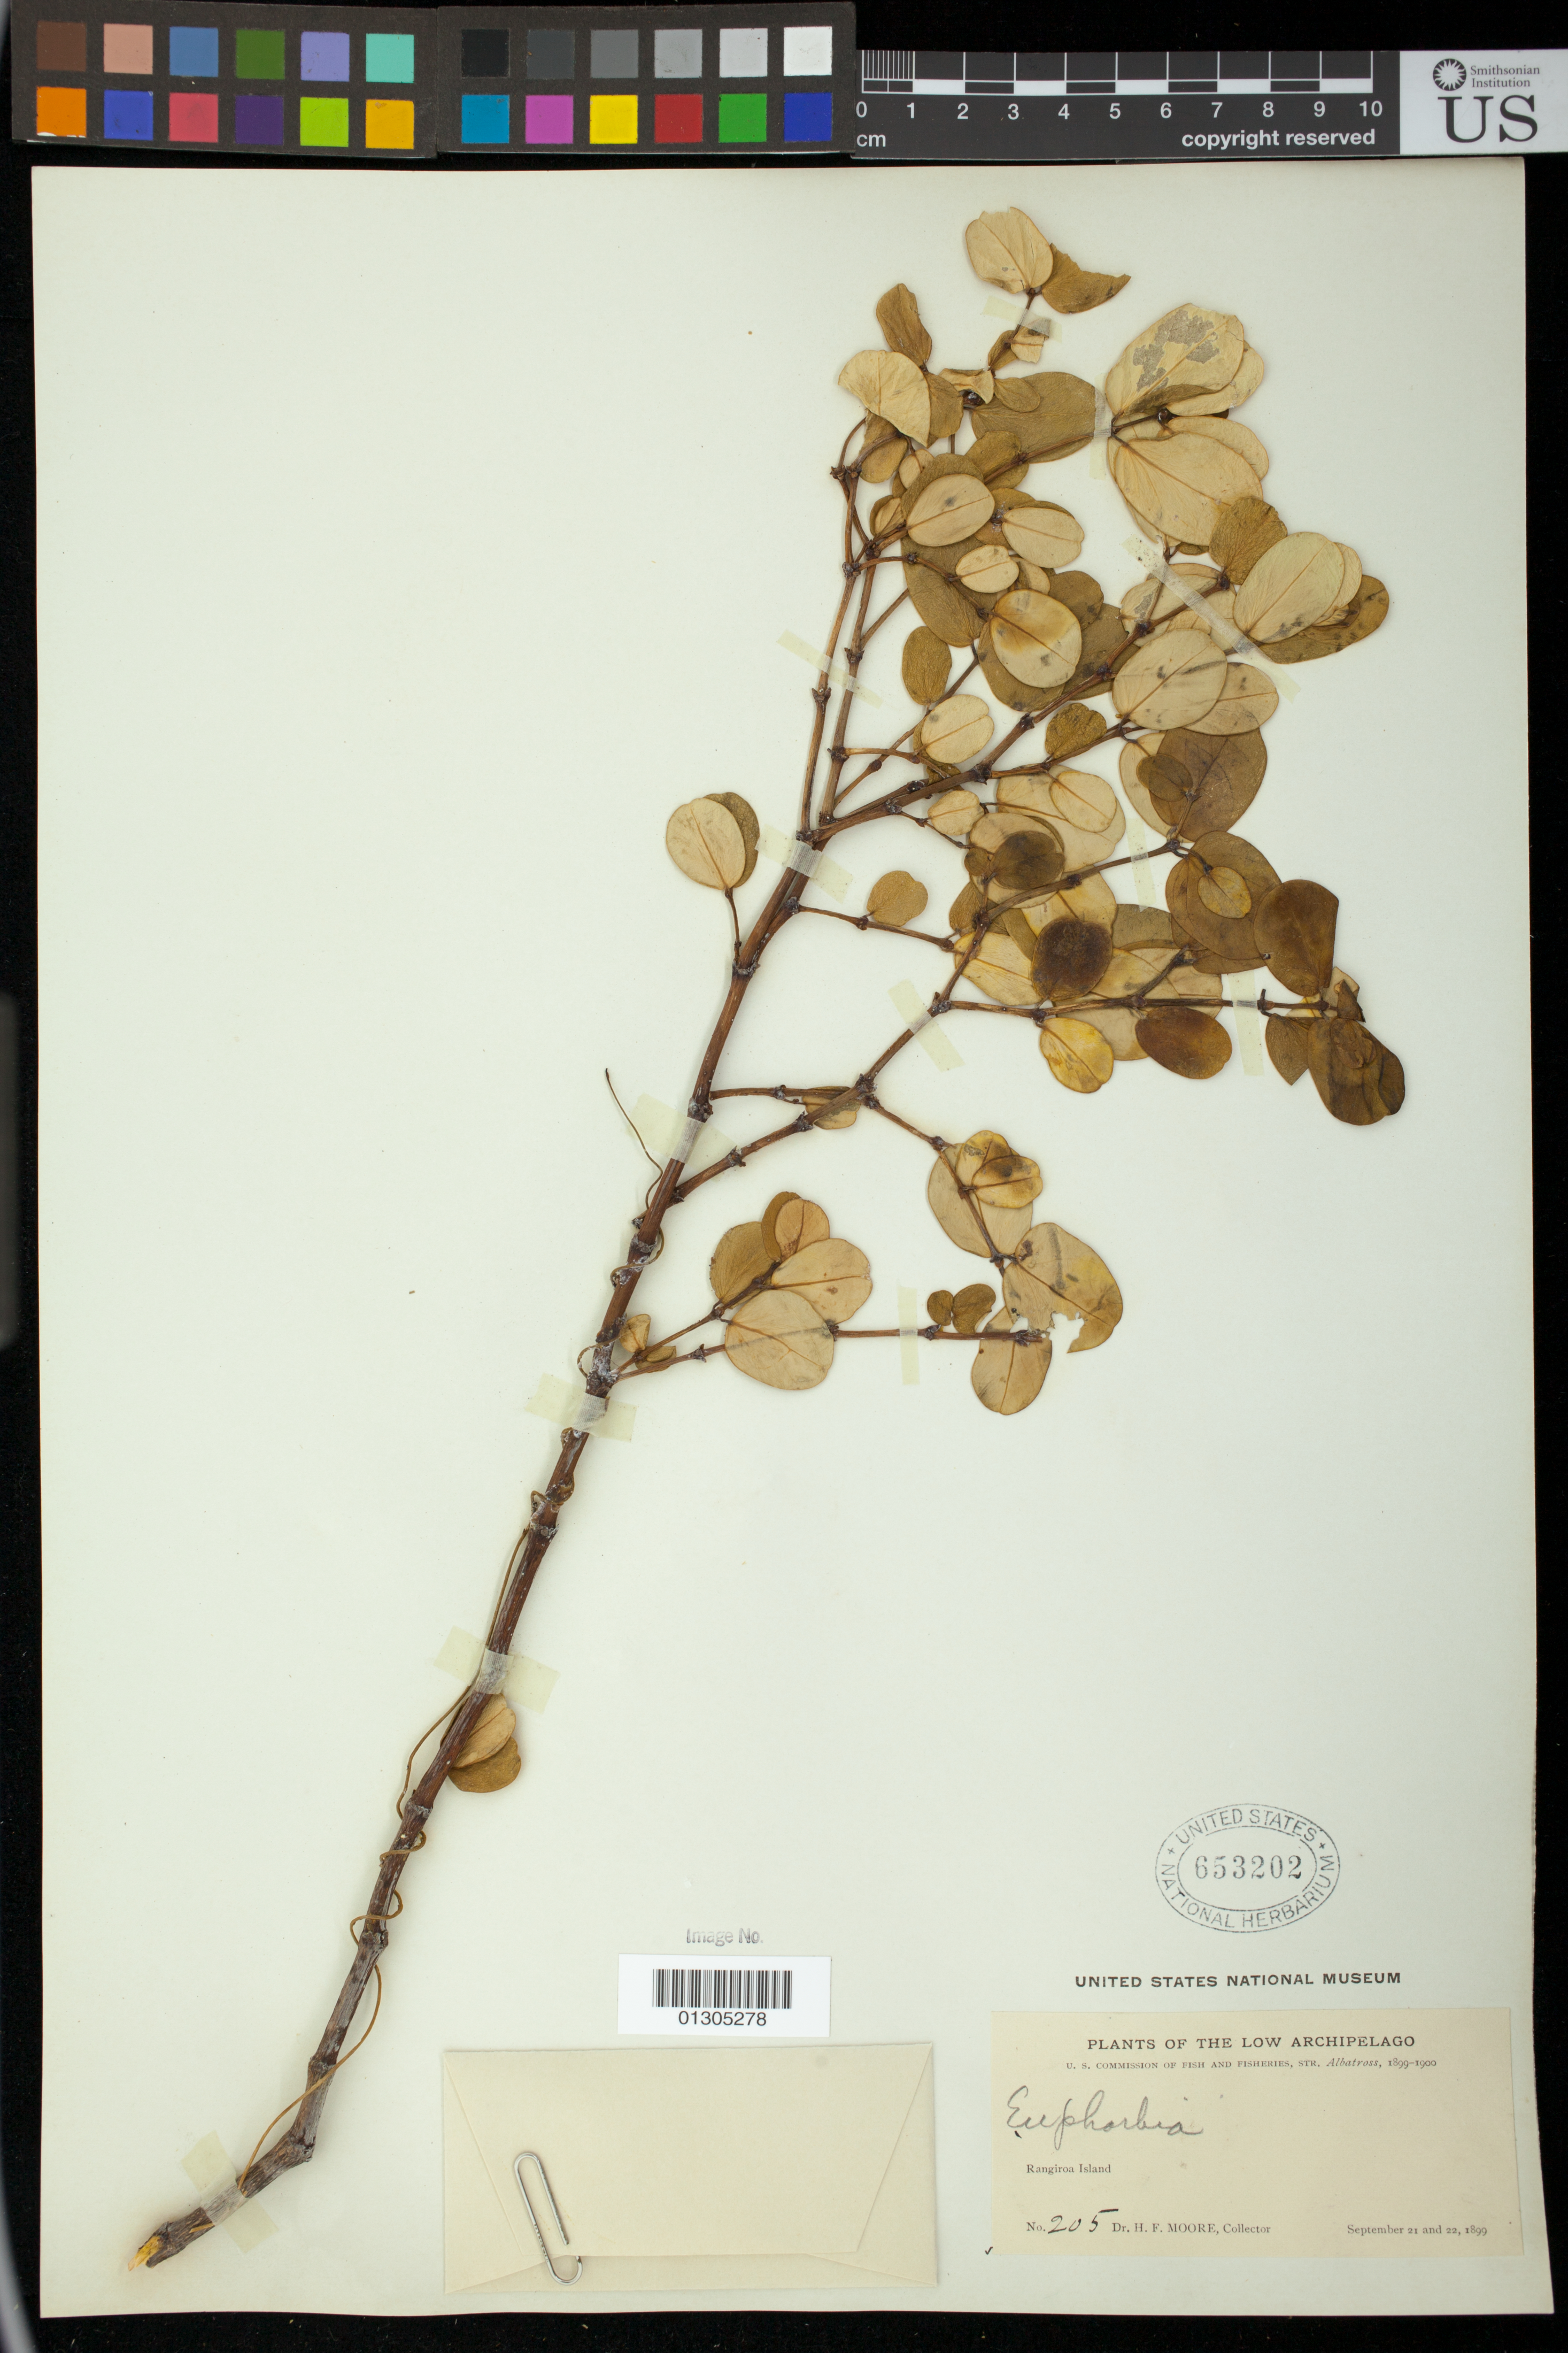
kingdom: Plantae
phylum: Tracheophyta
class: Magnoliopsida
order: Malpighiales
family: Euphorbiaceae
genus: Euphorbia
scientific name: Euphorbia atoto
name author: G. Forst.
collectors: H. F. Moore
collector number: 205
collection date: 1899-09-21/1899-09-22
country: French Polynesia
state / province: Gambier Islands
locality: Rangiroa Island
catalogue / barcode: US 653202